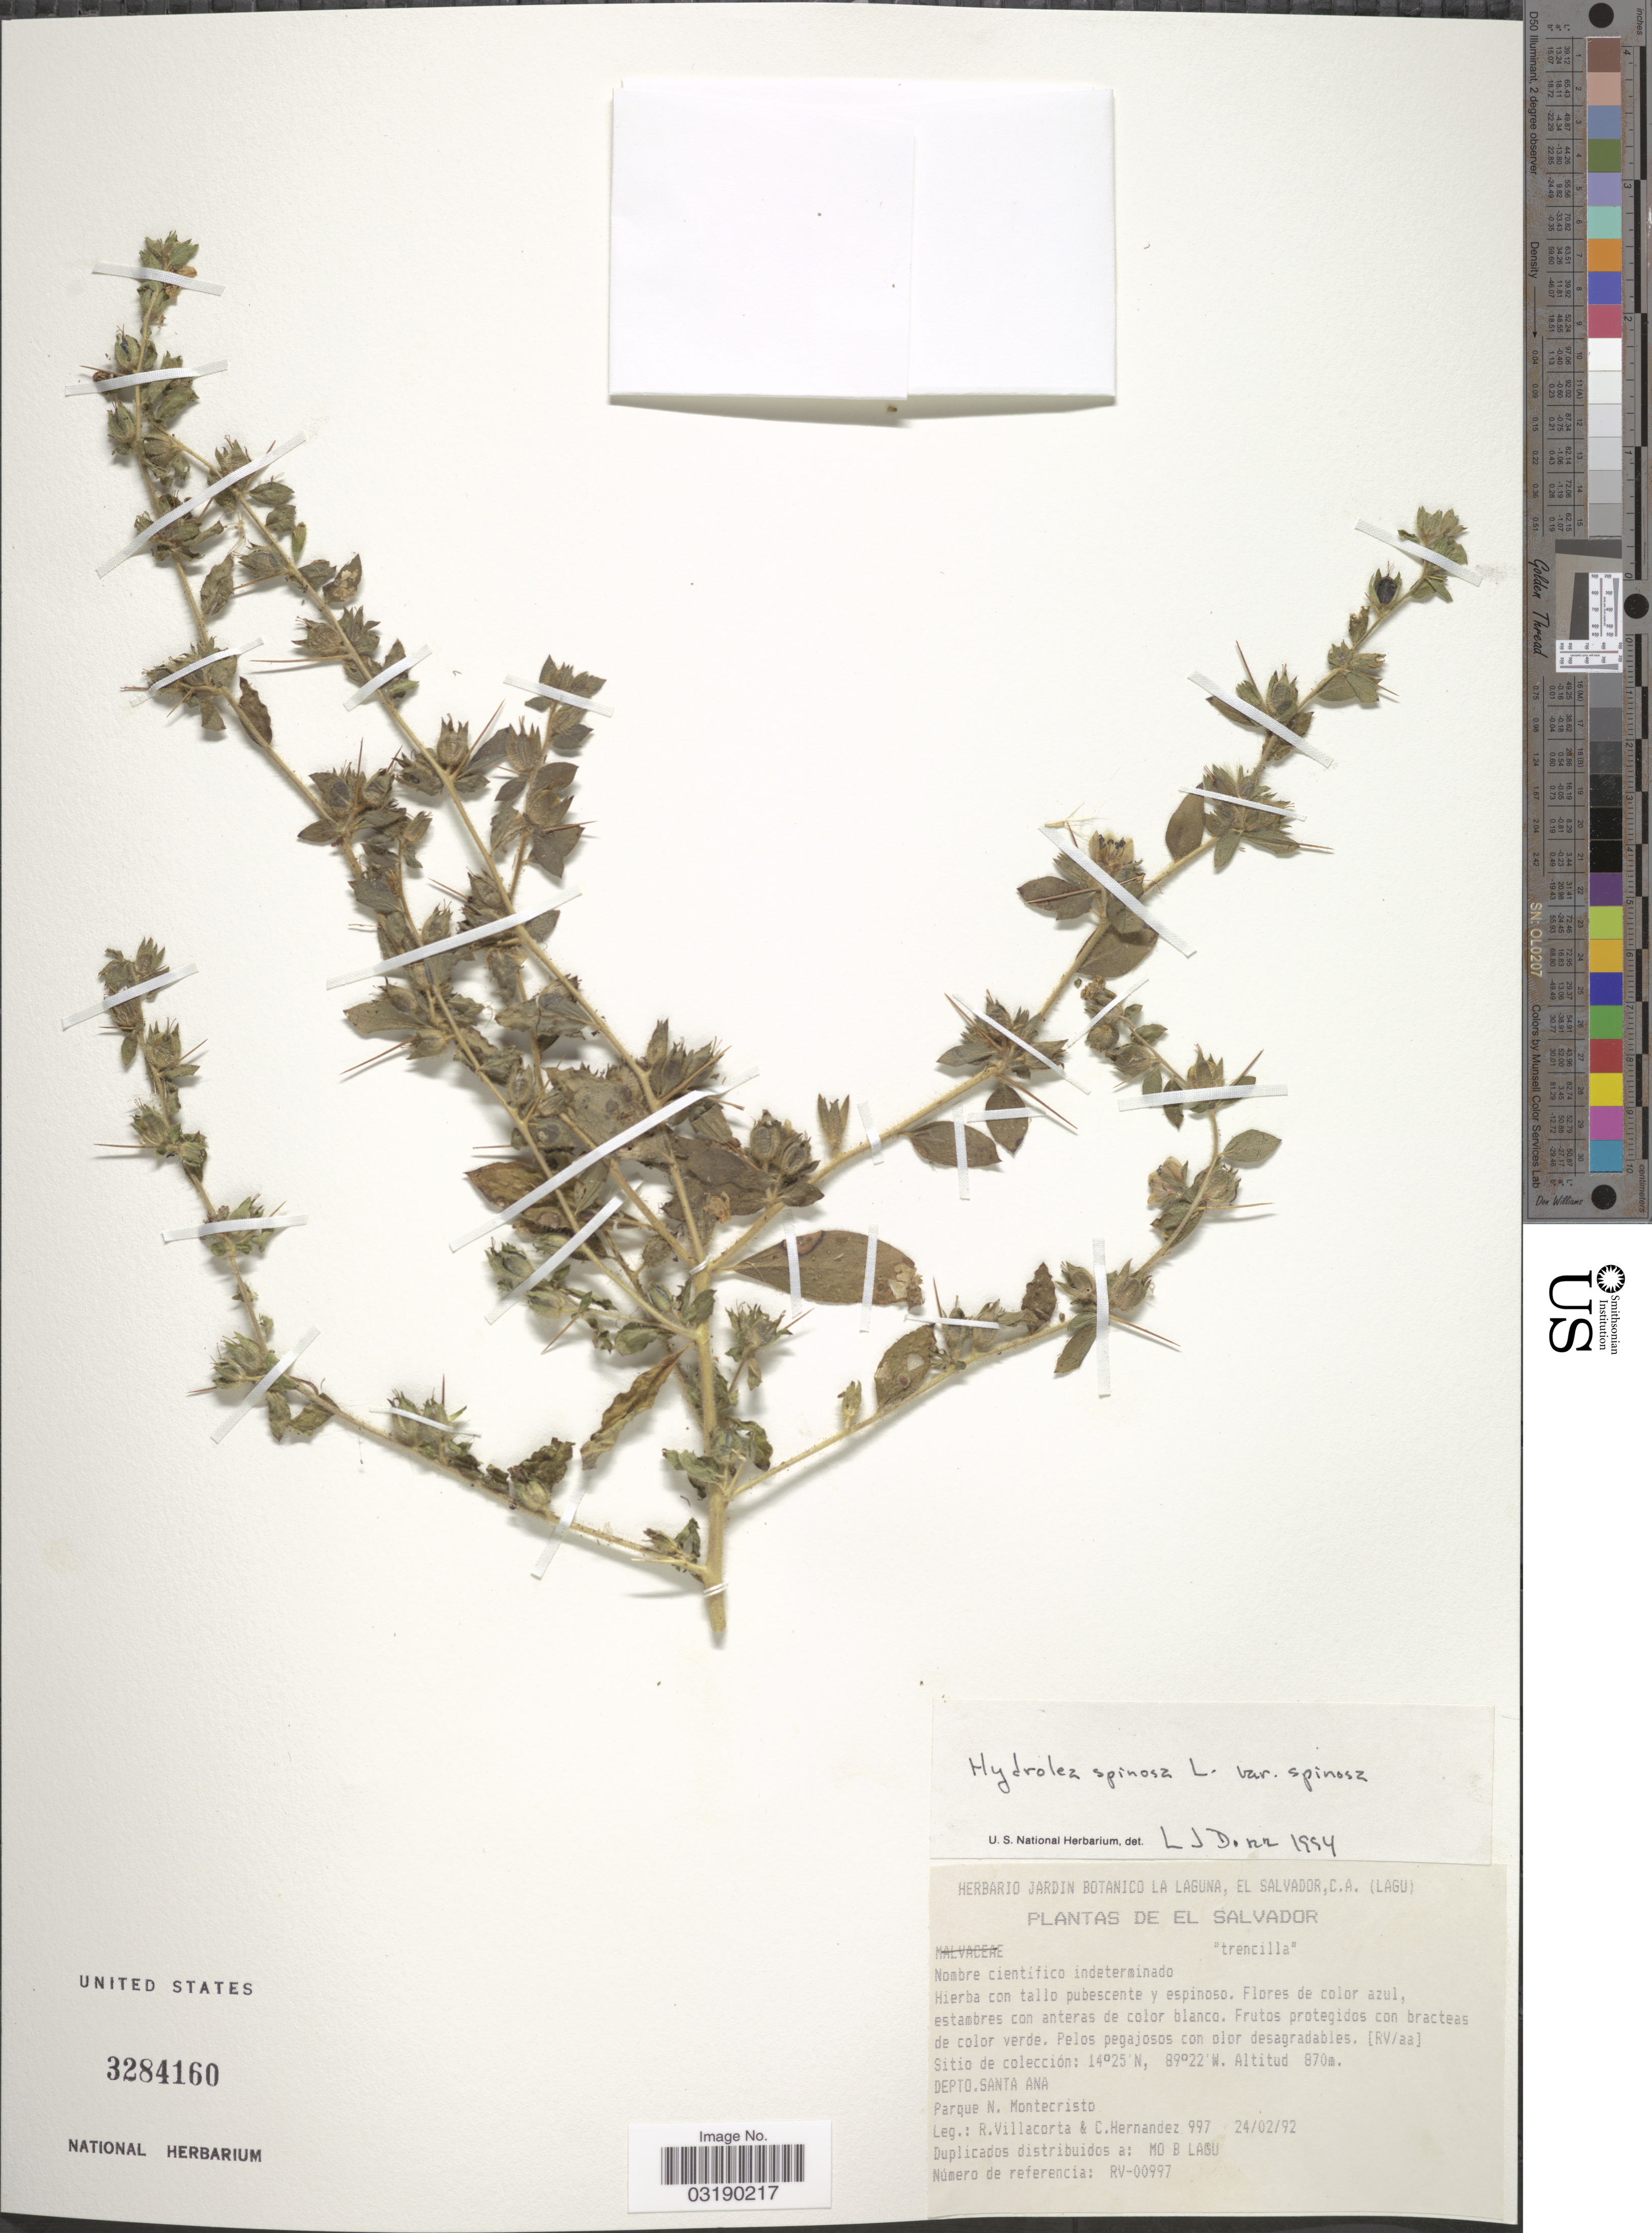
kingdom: Plantae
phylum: Tracheophyta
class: Magnoliopsida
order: Solanales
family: Hydroleaceae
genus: Hydrolea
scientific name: Hydrolea spinosa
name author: L.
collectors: R. Villacorta & C. Hernandez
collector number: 997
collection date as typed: Transcribed d/m/y: 24/2/92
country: El Salvador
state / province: Santa Ana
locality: Depto. Santa Ana. Parque N. Montecristo.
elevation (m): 870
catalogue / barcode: US 3284160